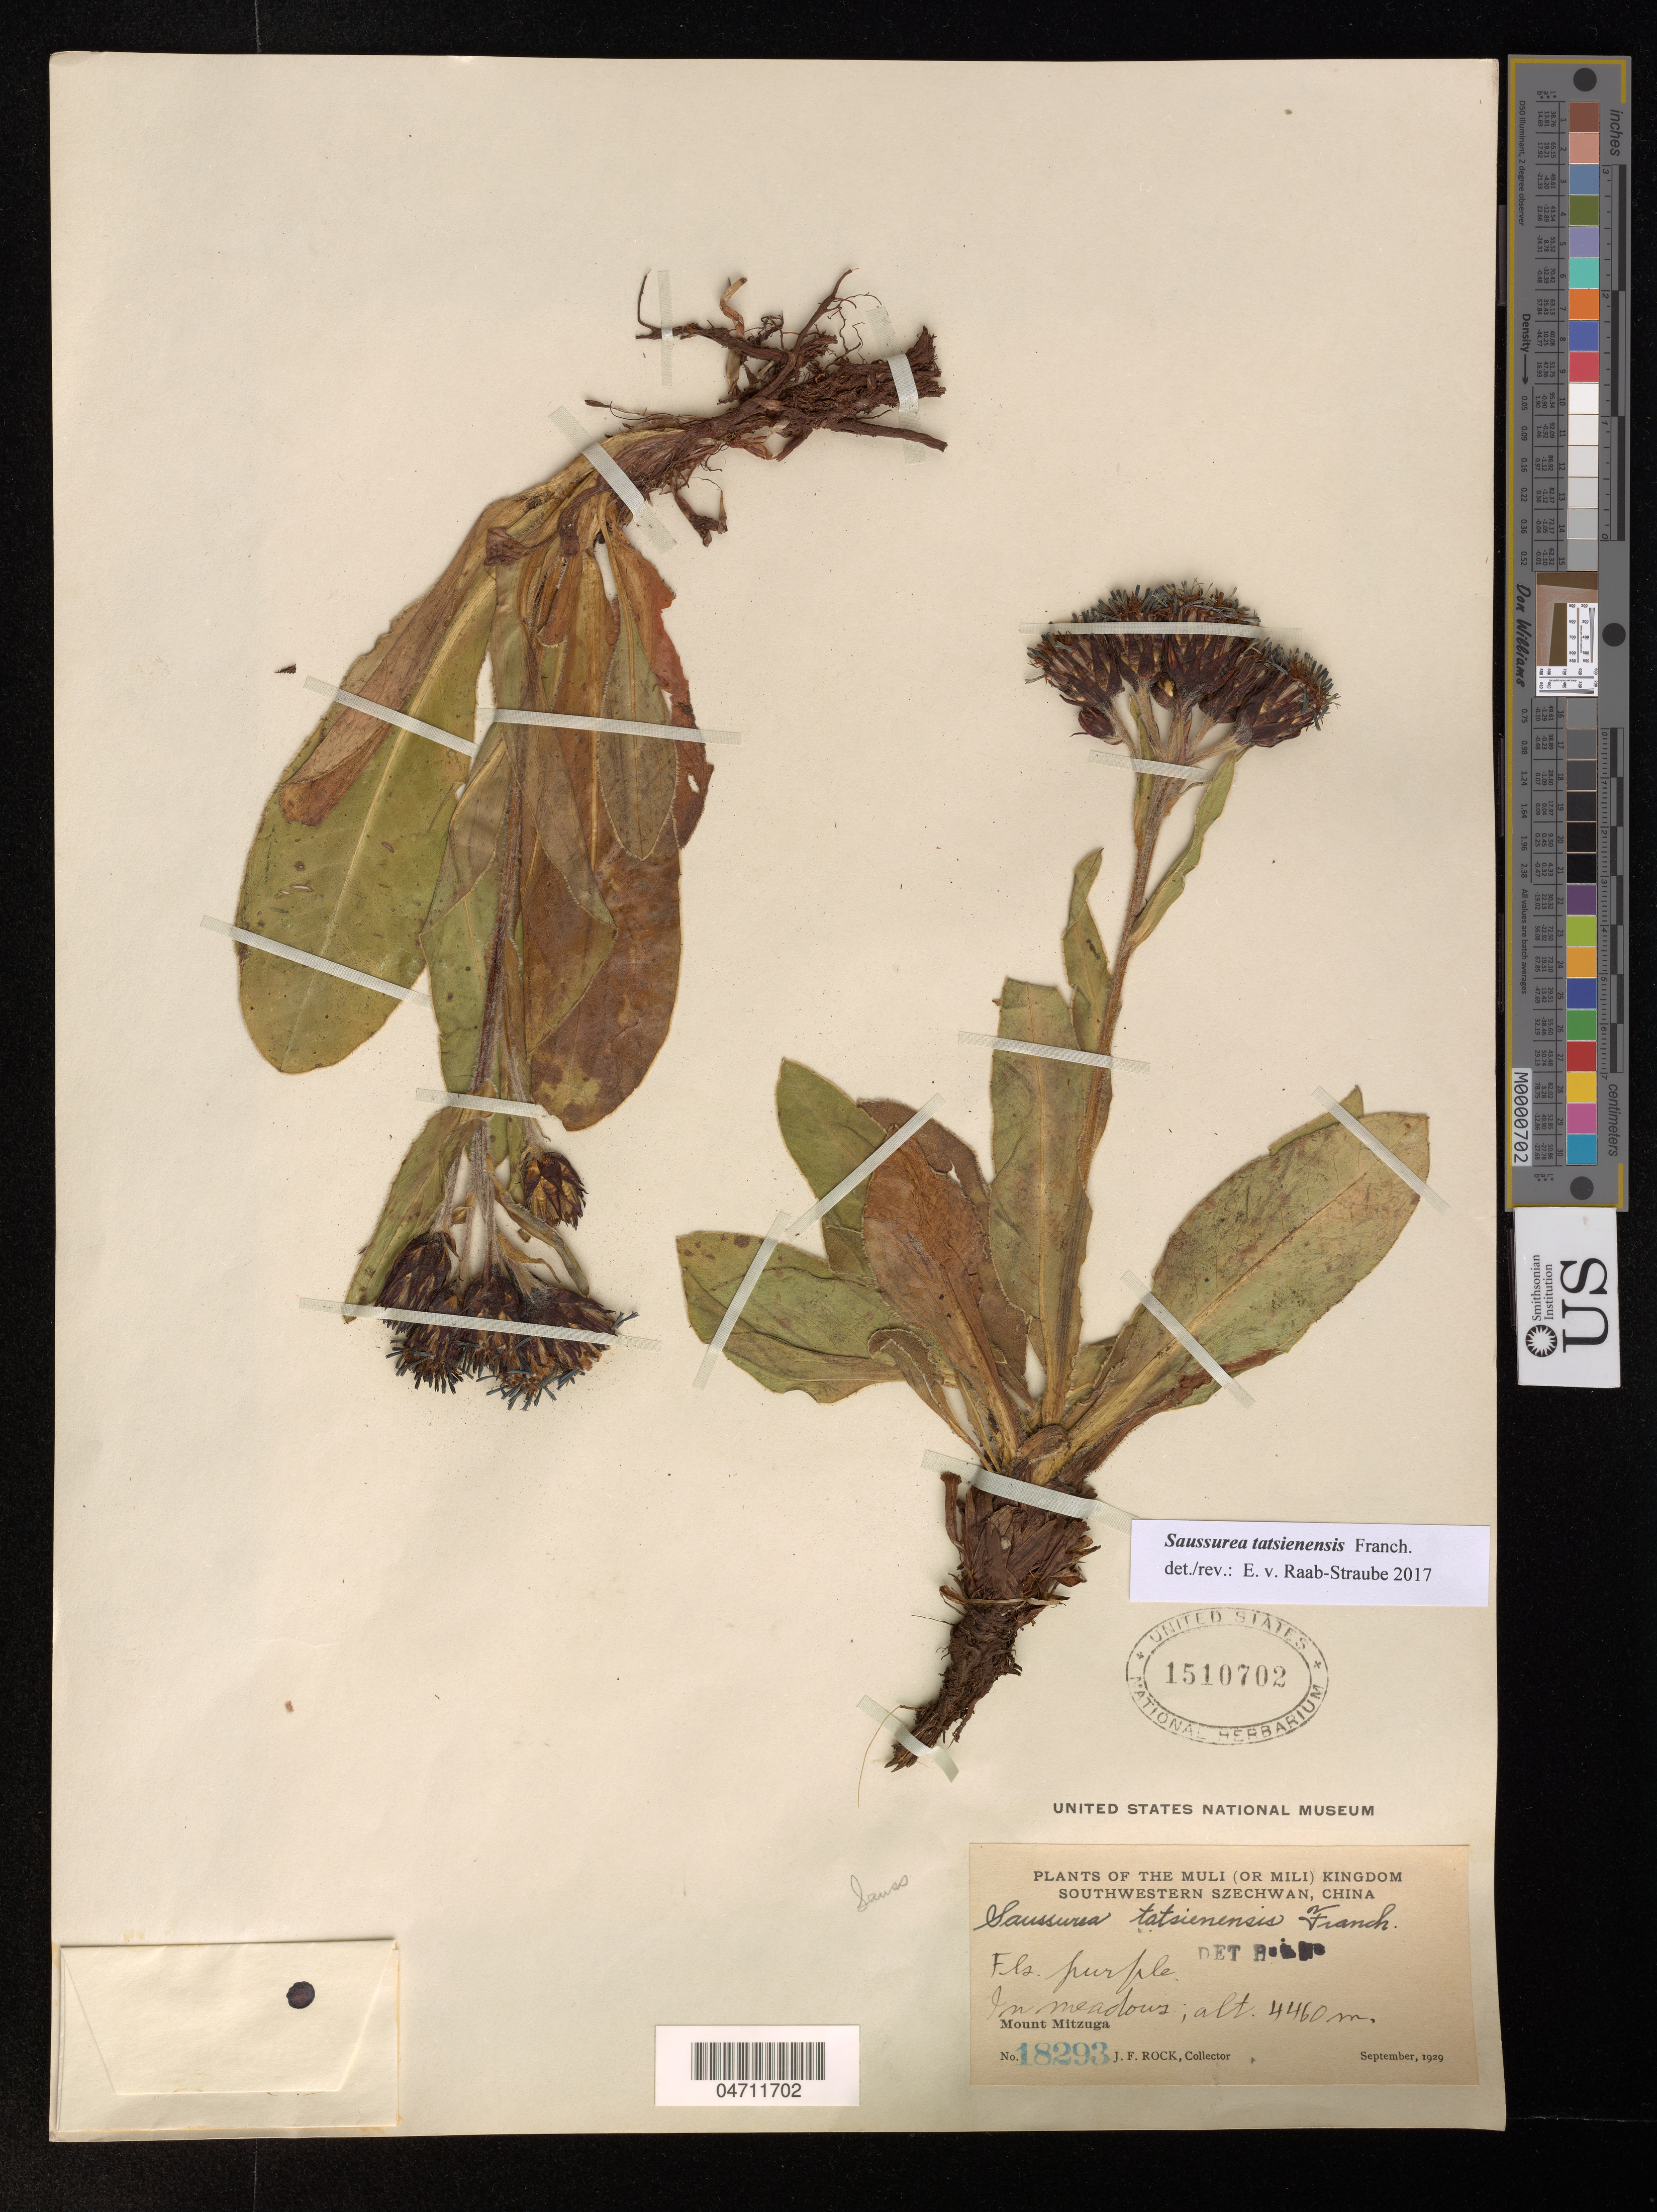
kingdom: Plantae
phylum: Tracheophyta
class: Magnoliopsida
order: Asterales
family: Asteraceae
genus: Saussurea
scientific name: Saussurea tatsienensis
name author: Franch.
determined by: Raab-Straube, Eckhard von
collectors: J. Rock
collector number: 18293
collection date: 1929-09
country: China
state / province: Sichuan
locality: Muli (or Mili) Kingdom, Southwestern Szechuan, in meadows, Mount Mitzuga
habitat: In meadows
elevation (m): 4460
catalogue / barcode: US 1510702